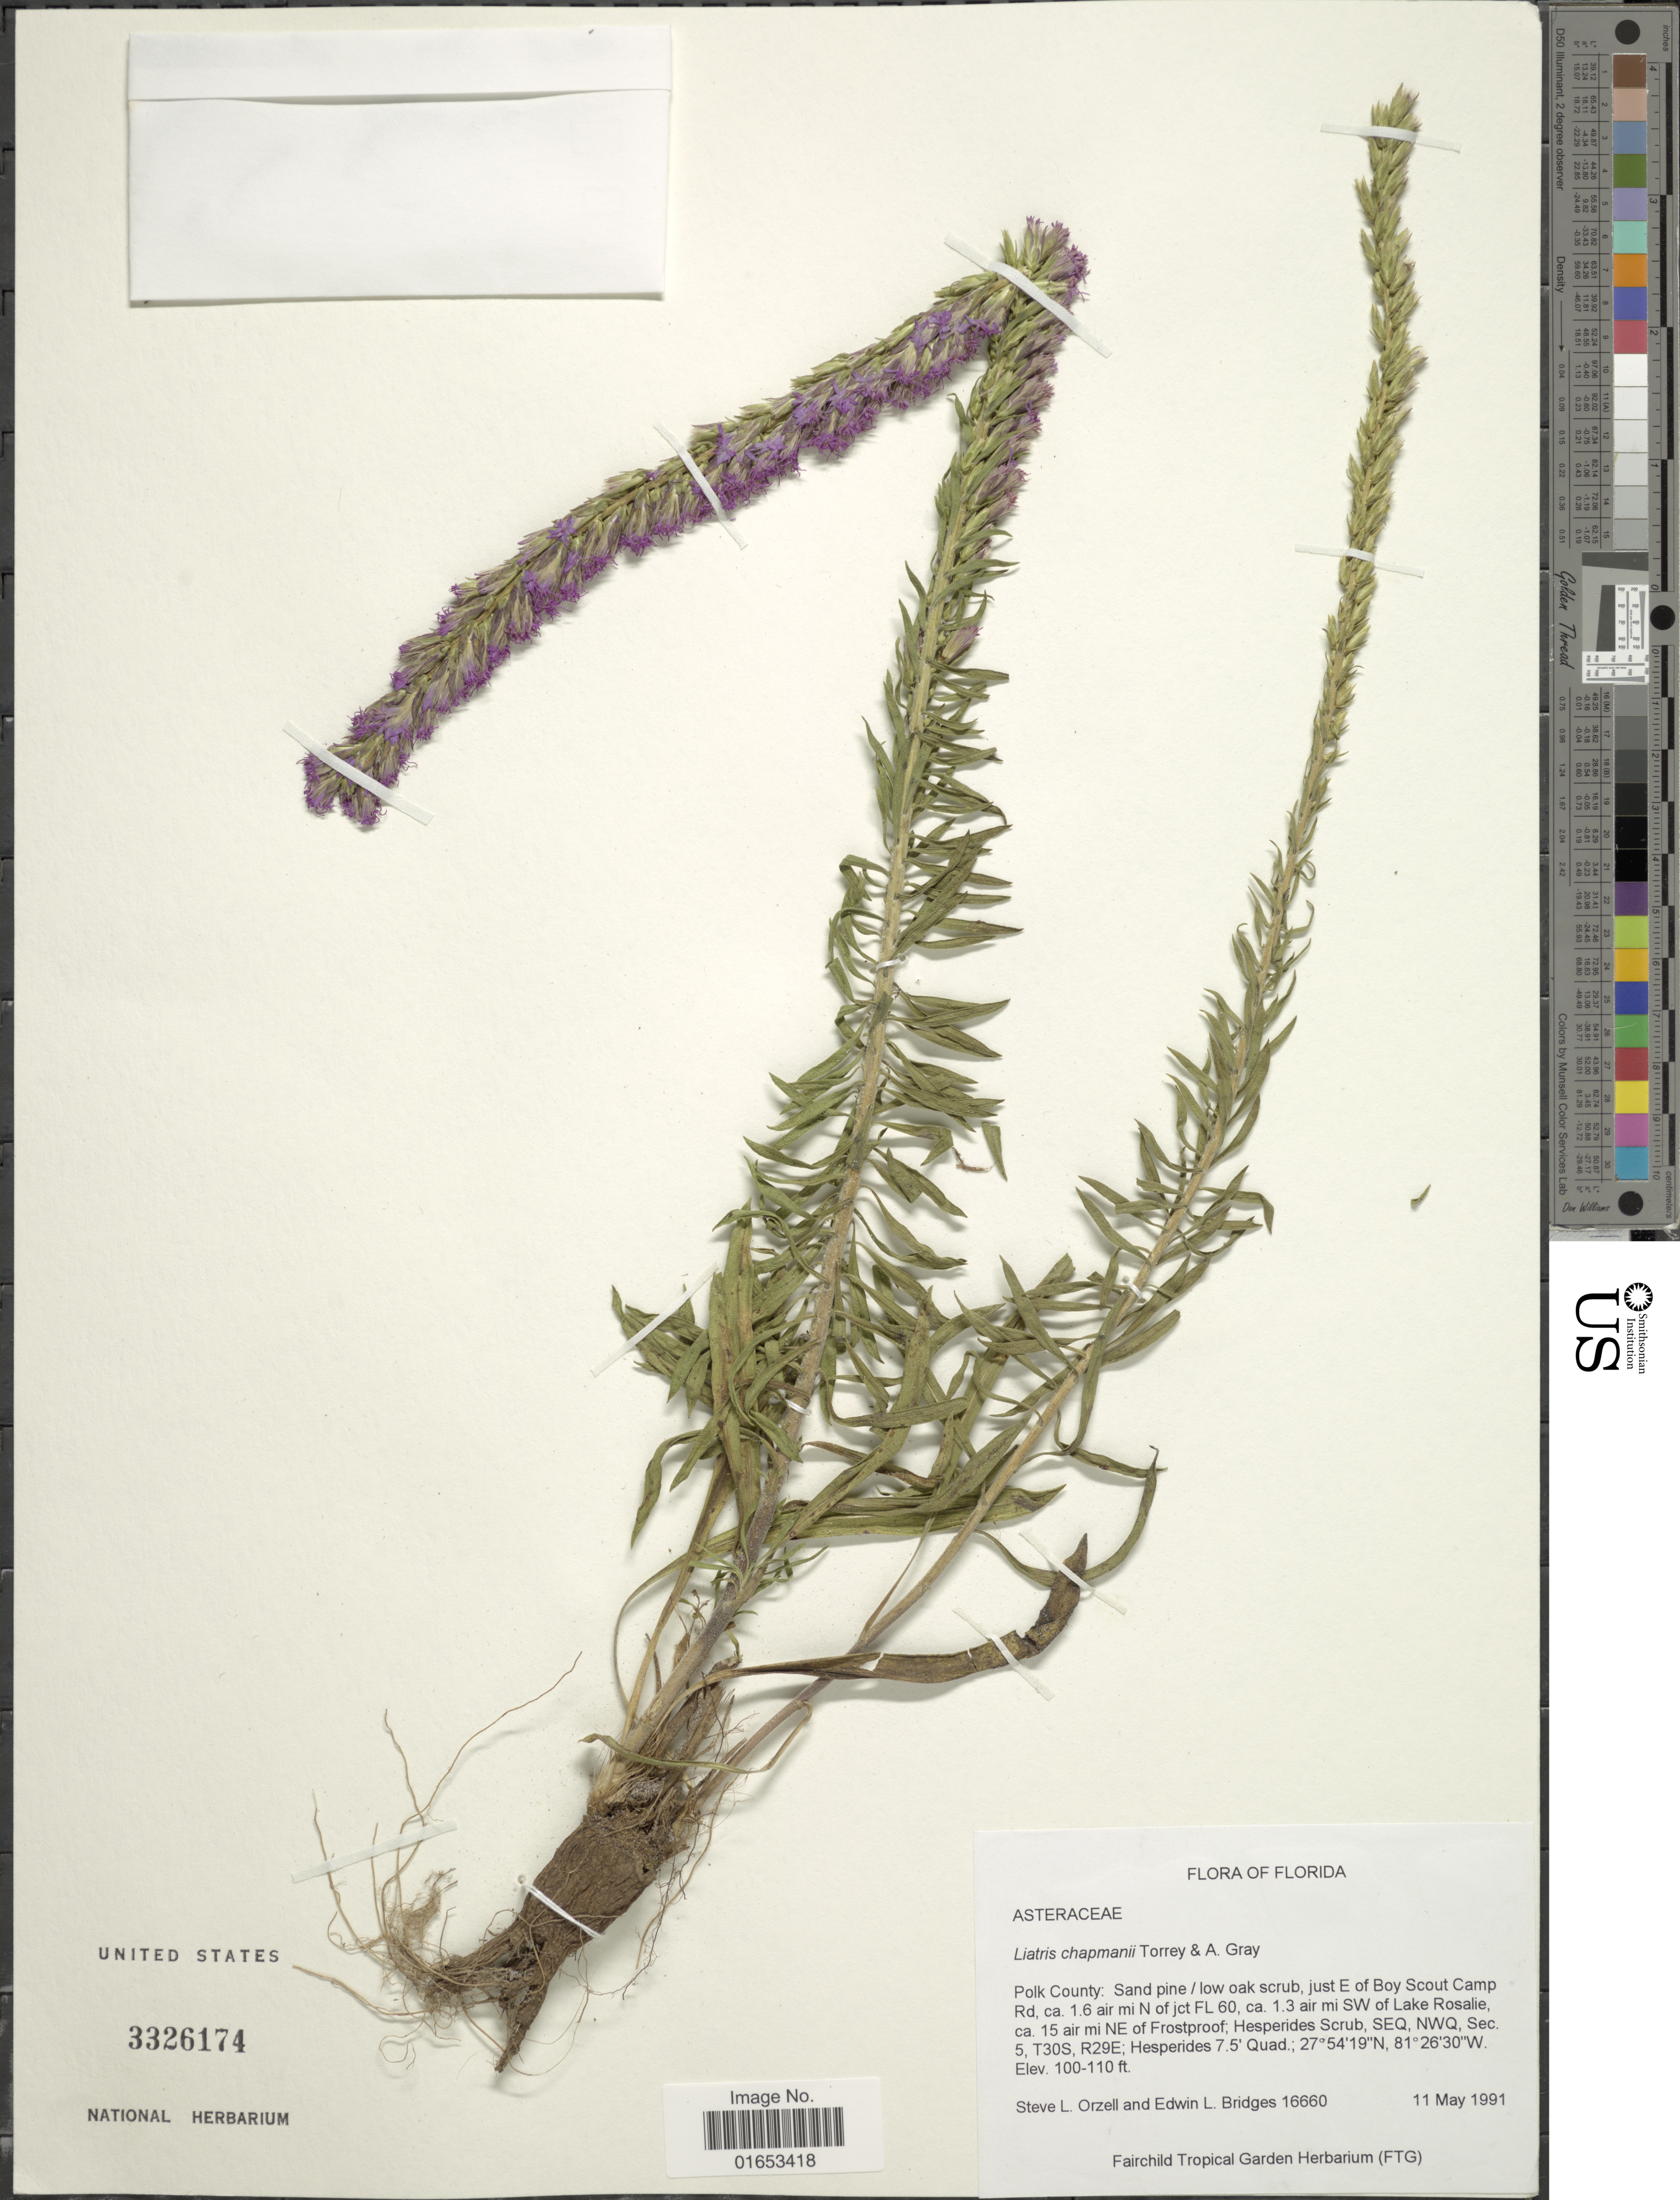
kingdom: Plantae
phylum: Tracheophyta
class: Magnoliopsida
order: Asterales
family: Asteraceae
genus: Liatris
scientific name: Liatris chapmanii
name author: Torr. & A. Gray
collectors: S. Orzell & E. Bridges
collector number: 16660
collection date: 1991-05-11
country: United States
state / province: Florida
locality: Polk County: Sand Pine/low oak scrub, just E of Boy Scout Camp Rd, ca, 1.6 air mi N of jct FL 60, ca. 1.3 air mi SW of Lake Rosalie, ca. 15 air mi NE of Frostproof; Hesperides Scrub, SEQ NWQ, Sec 5, T30S, R29E, Hesperides 7.5' Quad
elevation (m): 30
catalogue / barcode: US 3326174